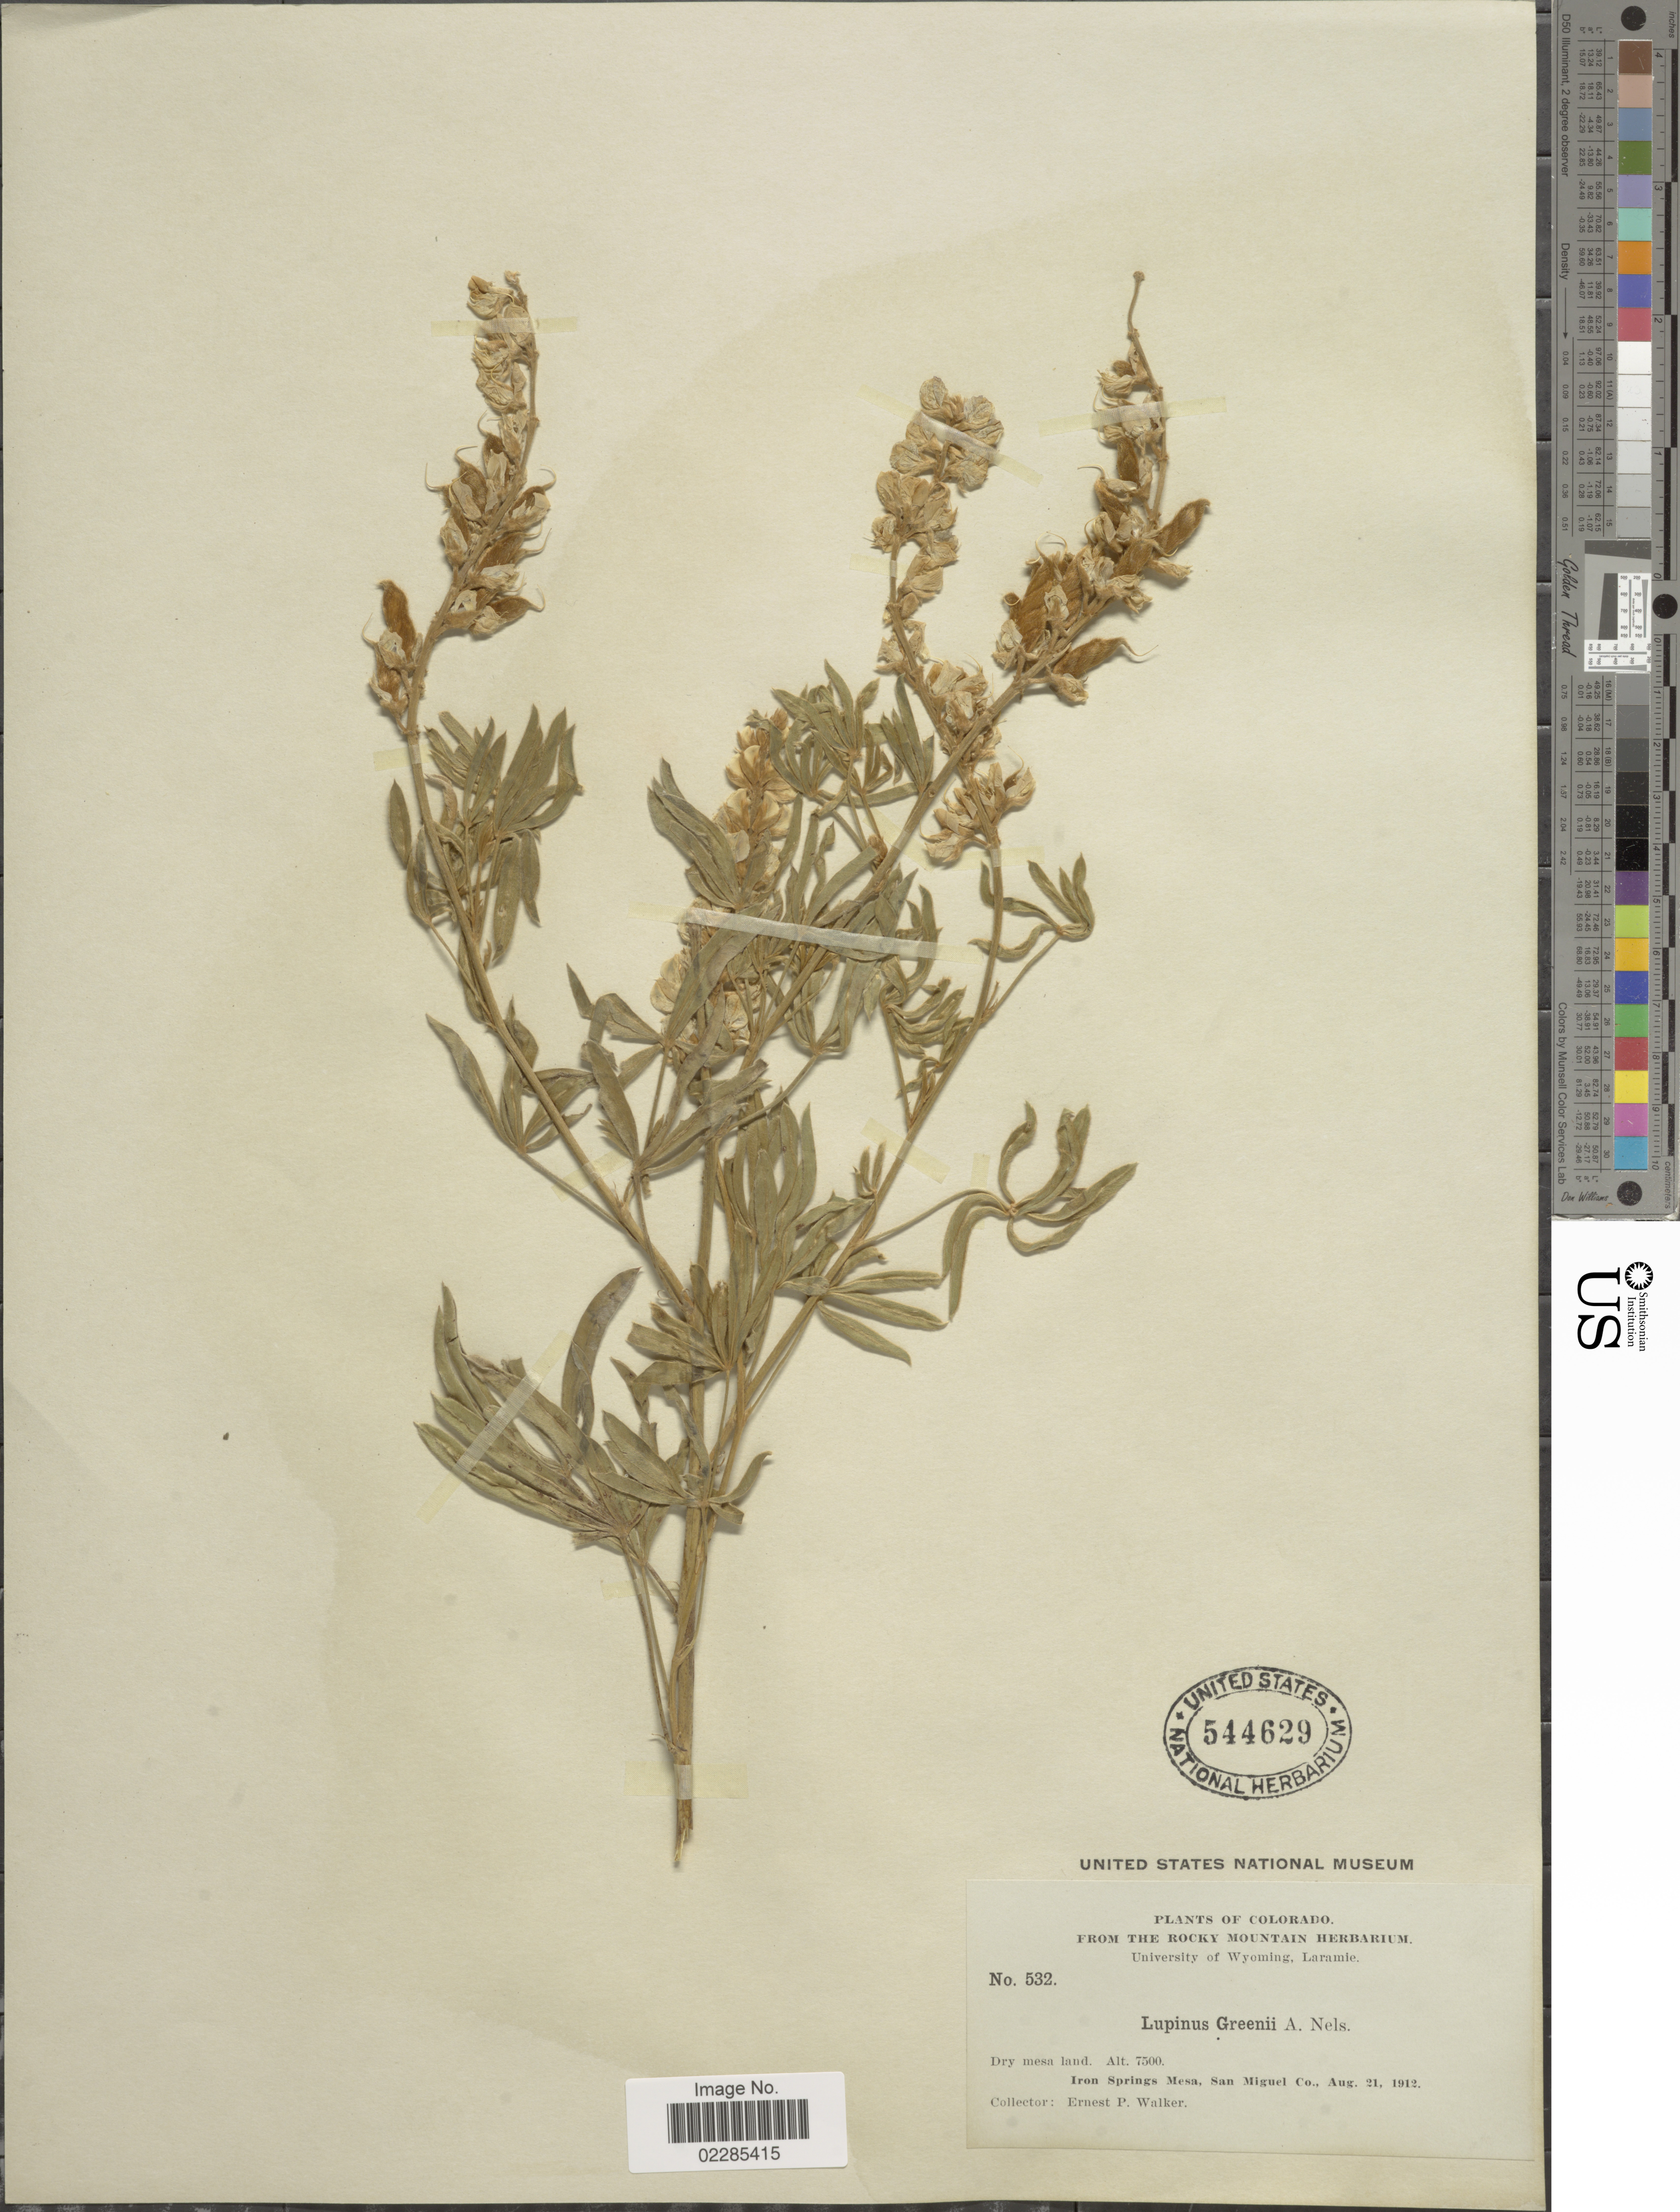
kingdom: Plantae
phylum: Tracheophyta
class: Magnoliopsida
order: Fabales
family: Fabaceae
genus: Lupinus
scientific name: Lupinus greenei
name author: A. Nelson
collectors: E. P. Walker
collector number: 532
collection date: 1912-08-21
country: United States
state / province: Colorado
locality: Dry mesa land, Iron Springs Mesa, San Miguel Co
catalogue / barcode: US 544629